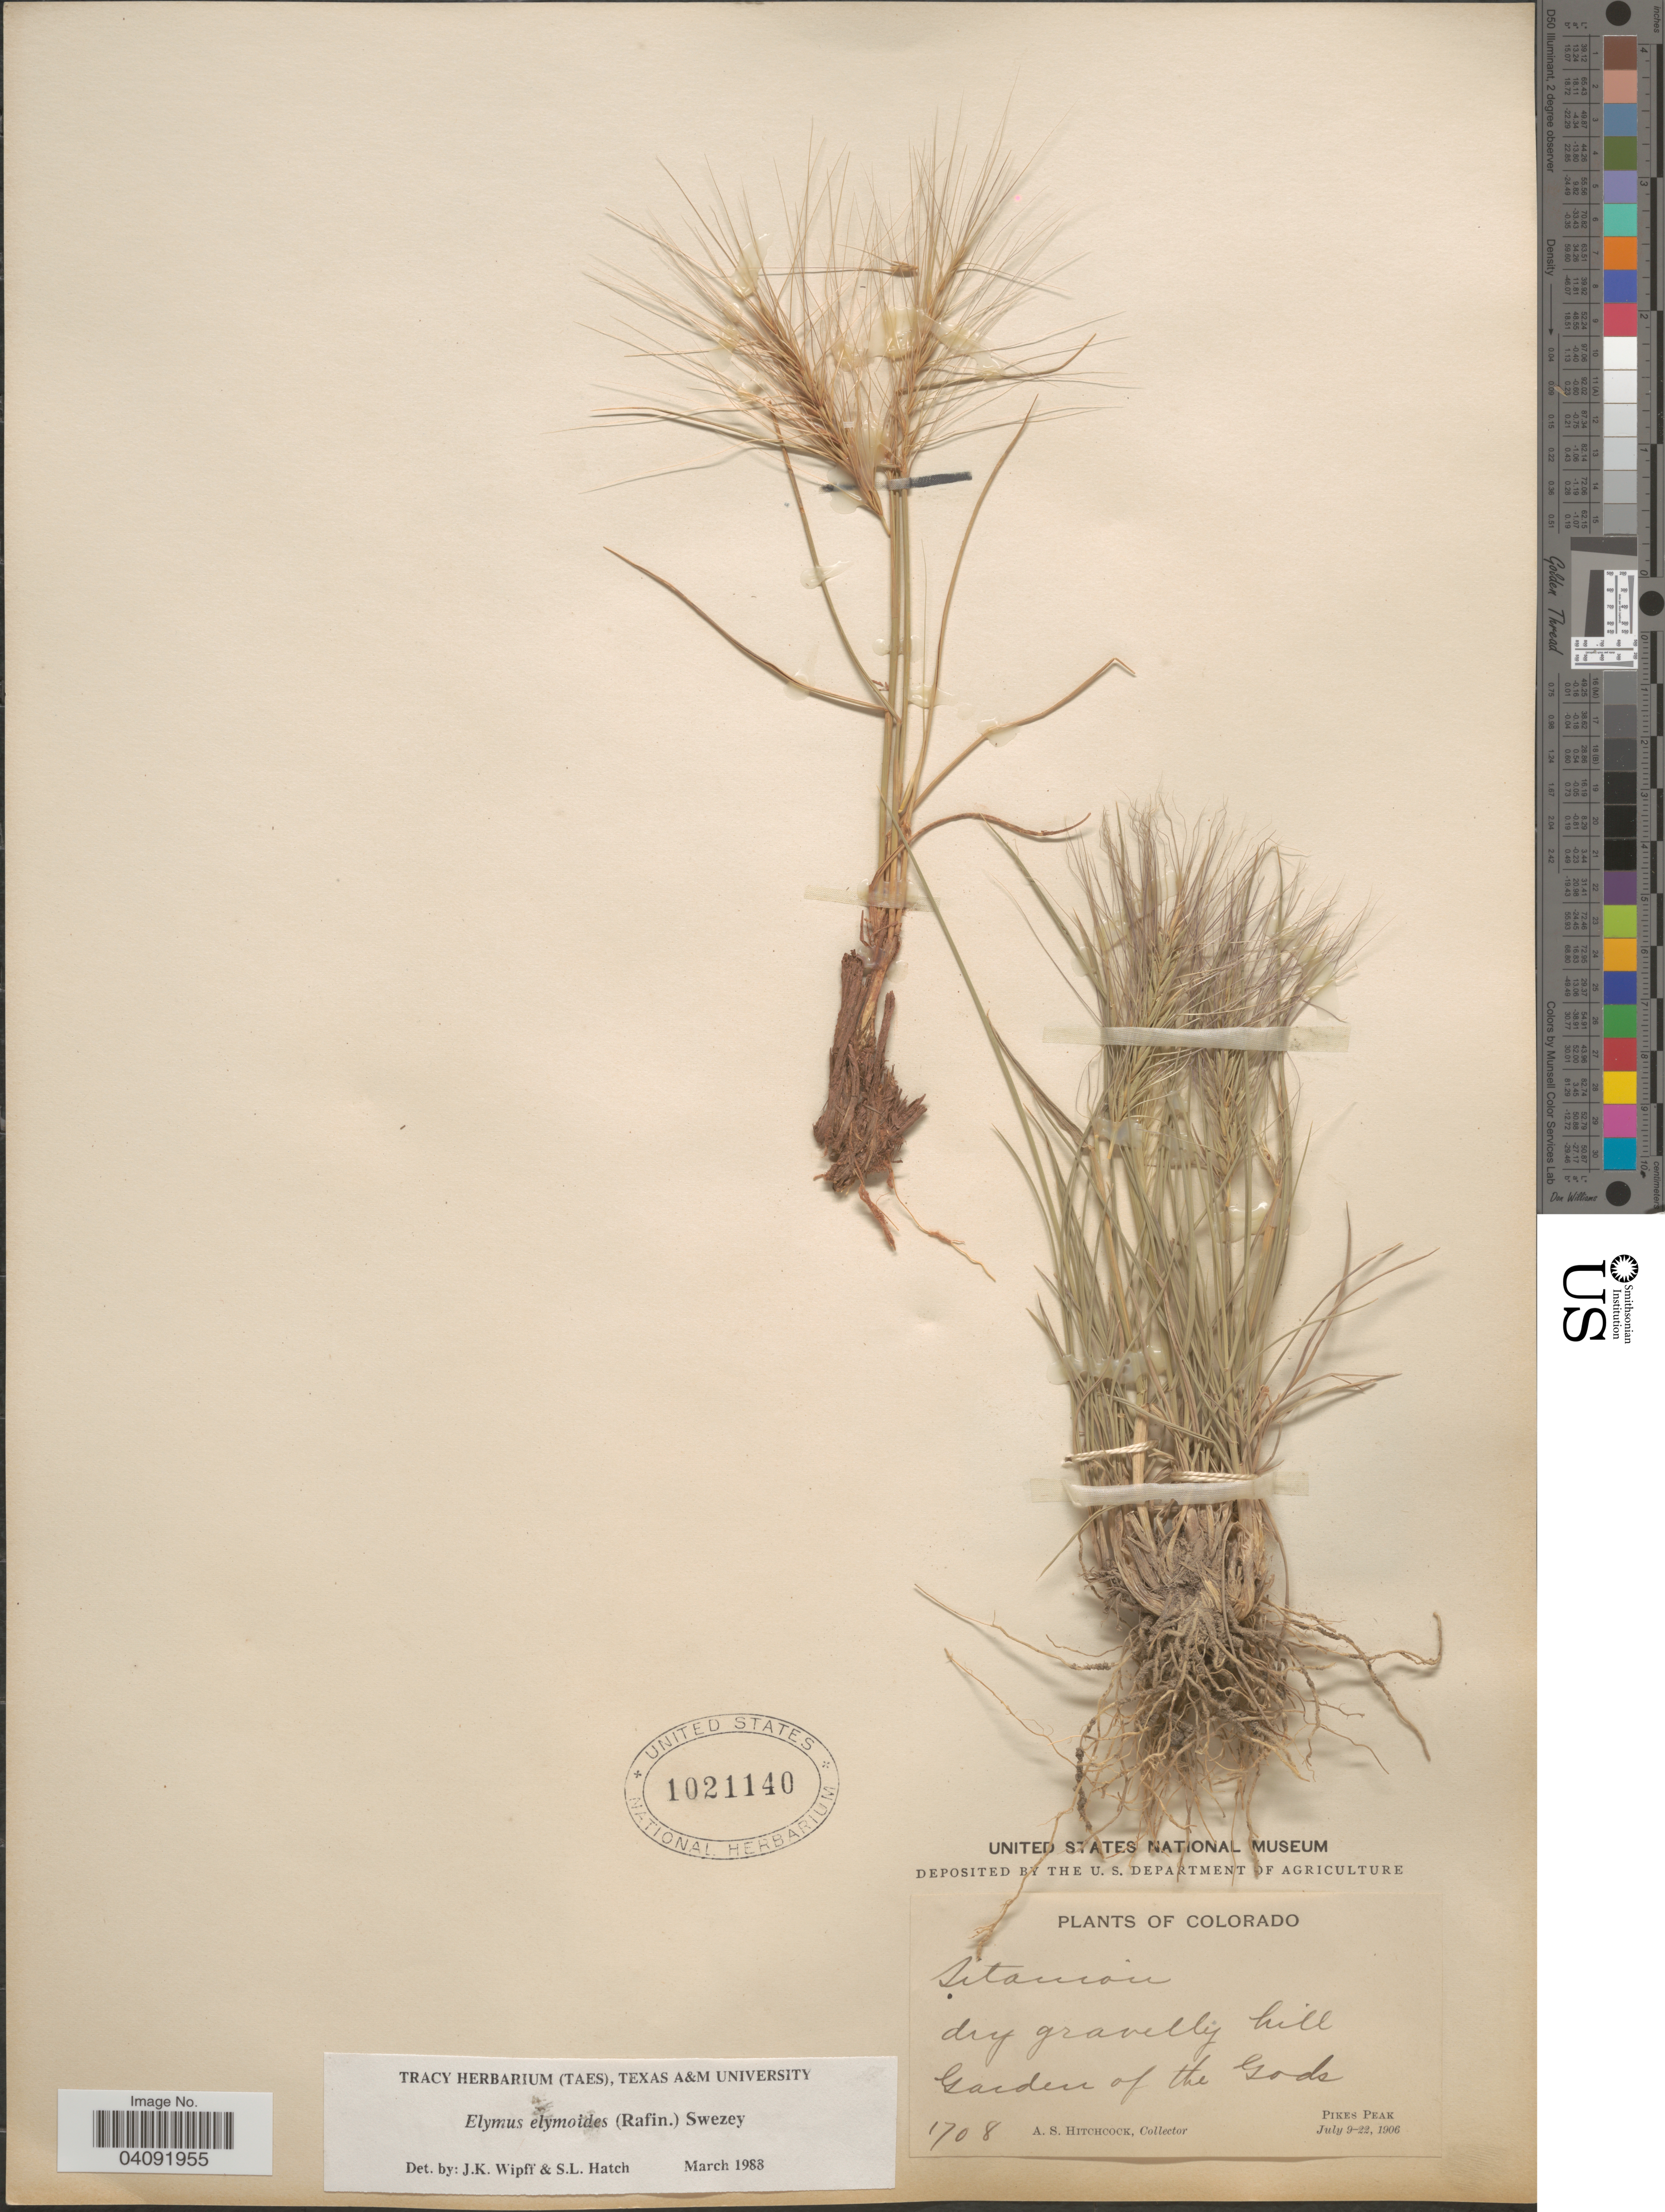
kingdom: Plantae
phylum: Tracheophyta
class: Liliopsida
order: Poales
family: Poaceae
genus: Elymus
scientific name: Elymus elymoides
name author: (Raf.) Swezey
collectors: A. S. Hitchcock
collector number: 1708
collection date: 1906-07-09/1906-07-22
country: United States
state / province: Colorado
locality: Dry gravelly hill Garden of the Gods. Pikes Peak.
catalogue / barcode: US 1021140